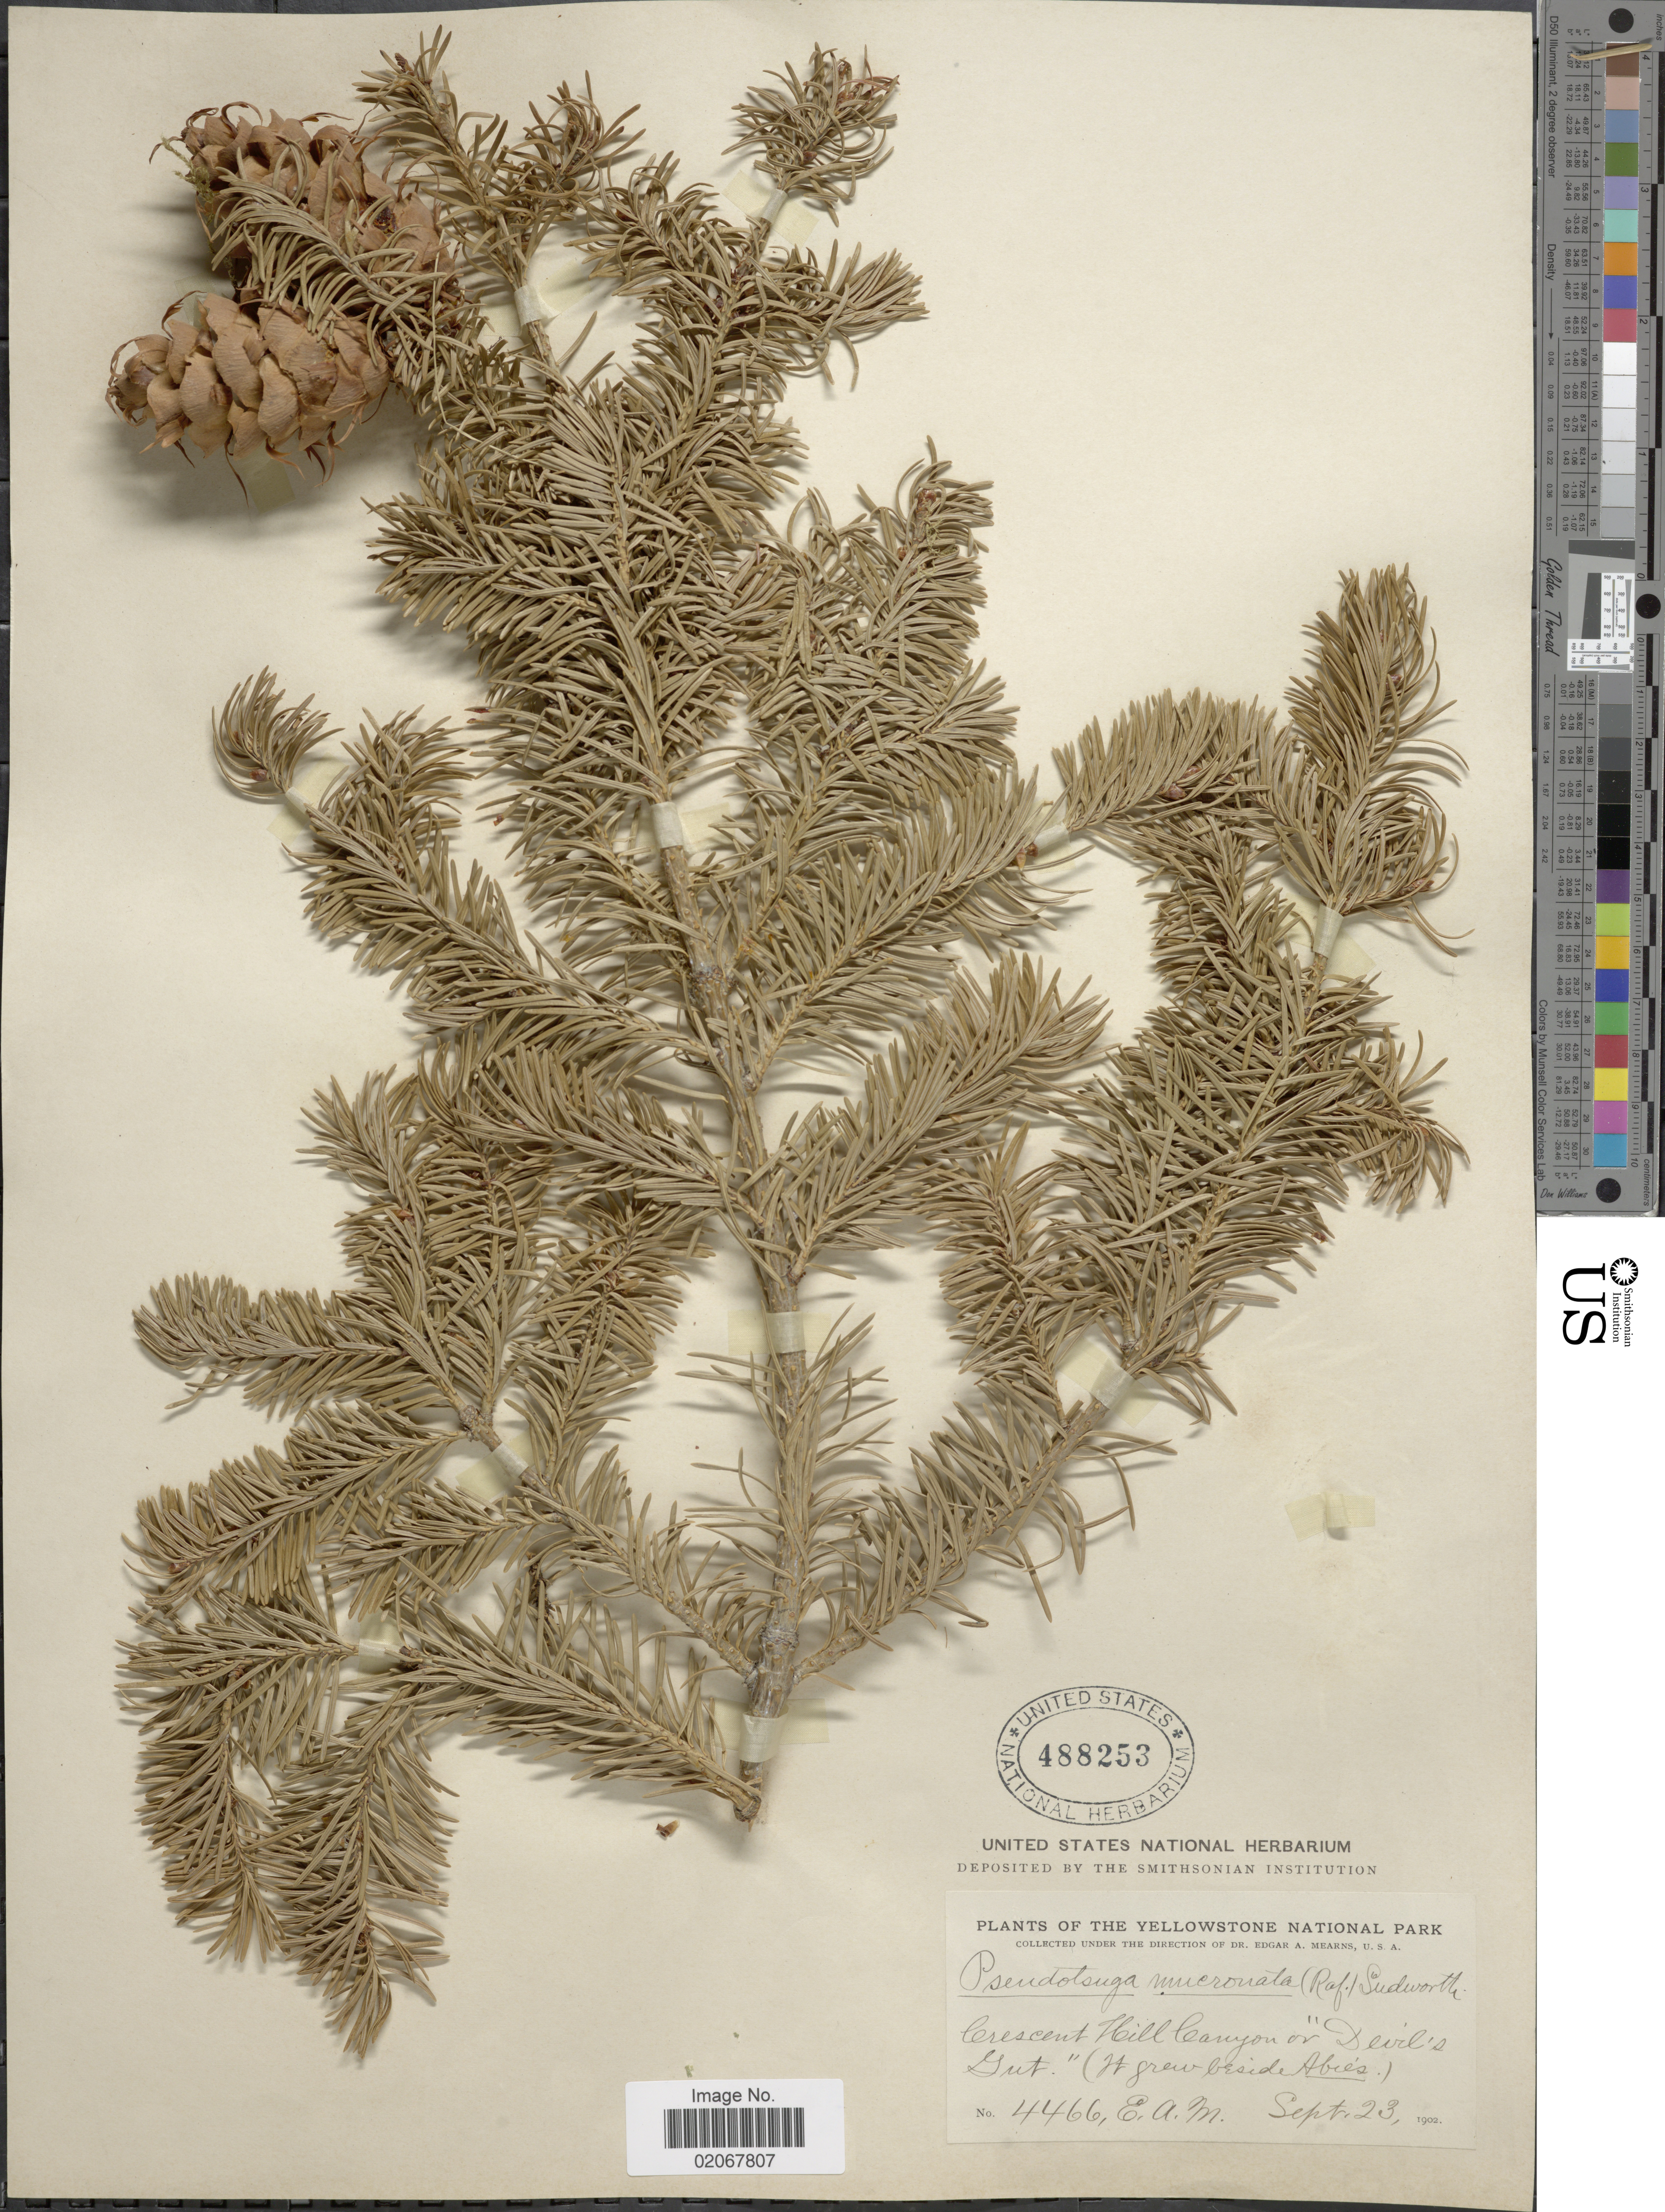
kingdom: Plantae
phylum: Tracheophyta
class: Pinopsida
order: Pinales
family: Pinaceae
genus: Pseudotsuga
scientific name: Pseudotsuga menziesii var. glauca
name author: (Beissn.) Franco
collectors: E. A. Mearns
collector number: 4466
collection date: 1902-09-23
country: United States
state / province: Wyoming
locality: Yellowstone National Park. Crescent Hill Canyon or "Devil's Gut."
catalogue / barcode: US 488253